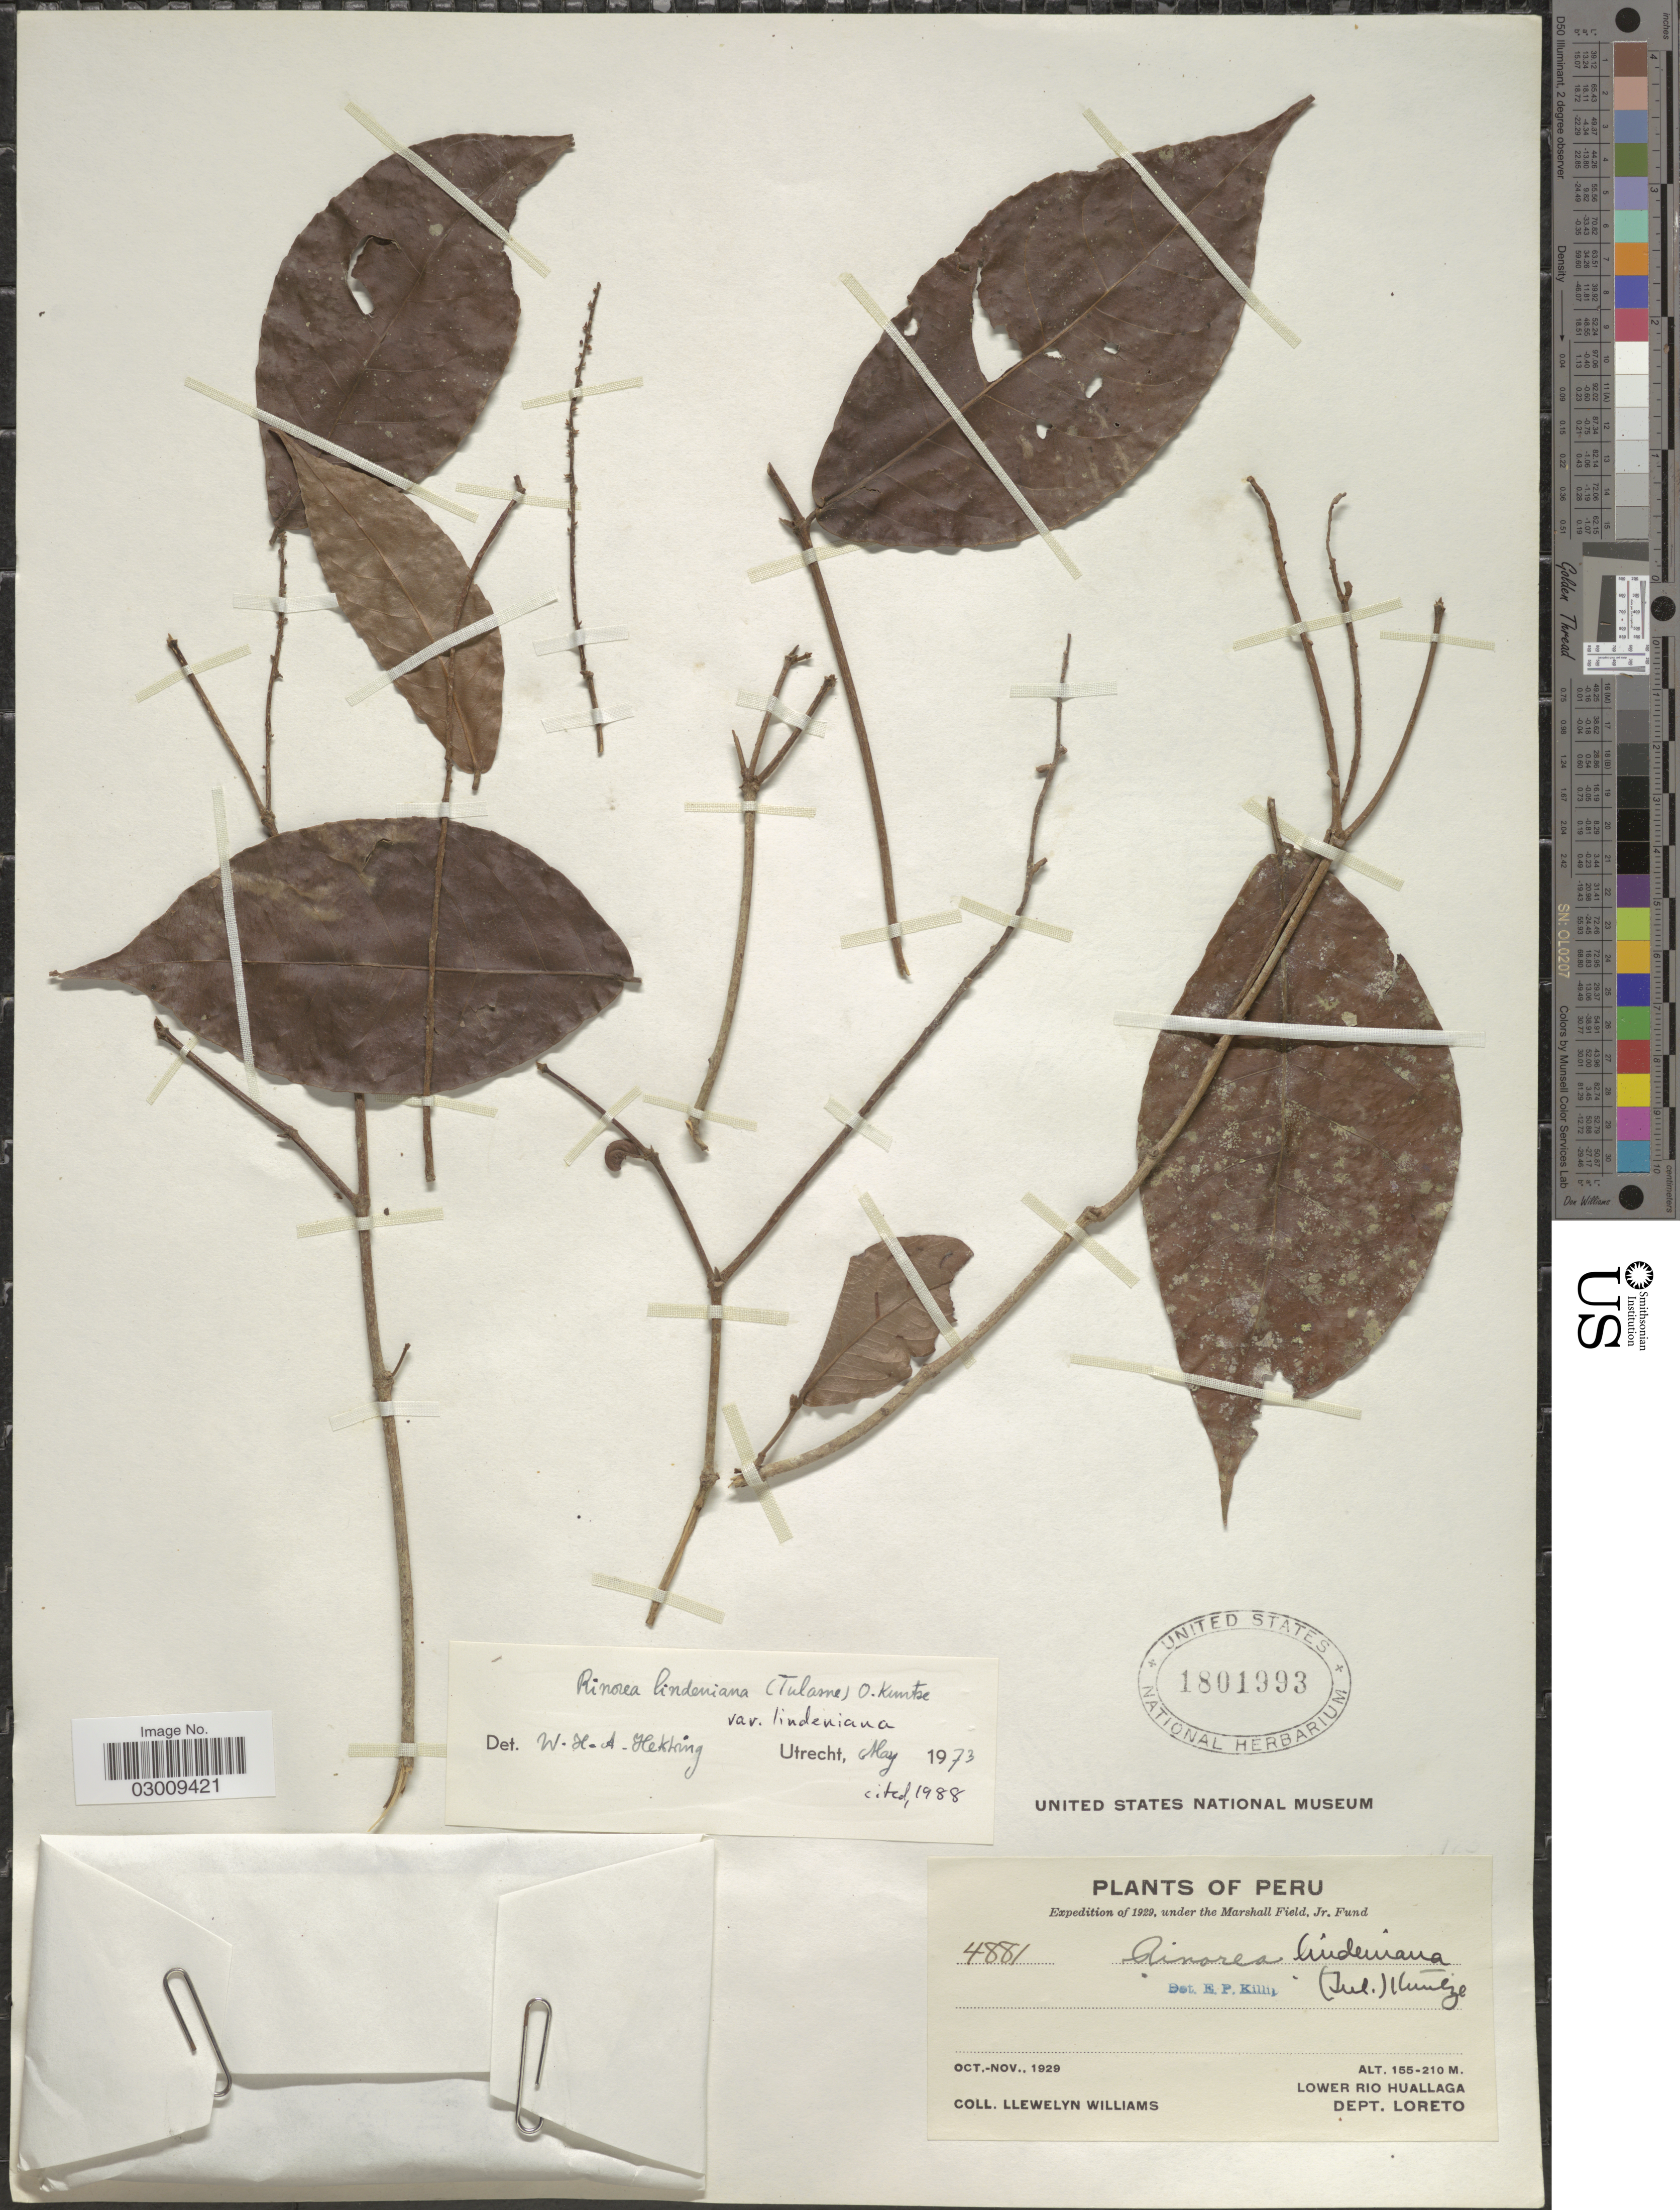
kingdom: Plantae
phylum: Tracheophyta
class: Magnoliopsida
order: Malpighiales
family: Violaceae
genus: Rinorea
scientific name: Rinorea lindeniana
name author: (Tul.) Kuntze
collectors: Ll. Williams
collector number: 4881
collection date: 1929-10/1929-11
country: Peru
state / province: Loreto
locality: Lower Rio Huallaga. Dept. Loreto.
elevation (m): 155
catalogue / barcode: US 1801993